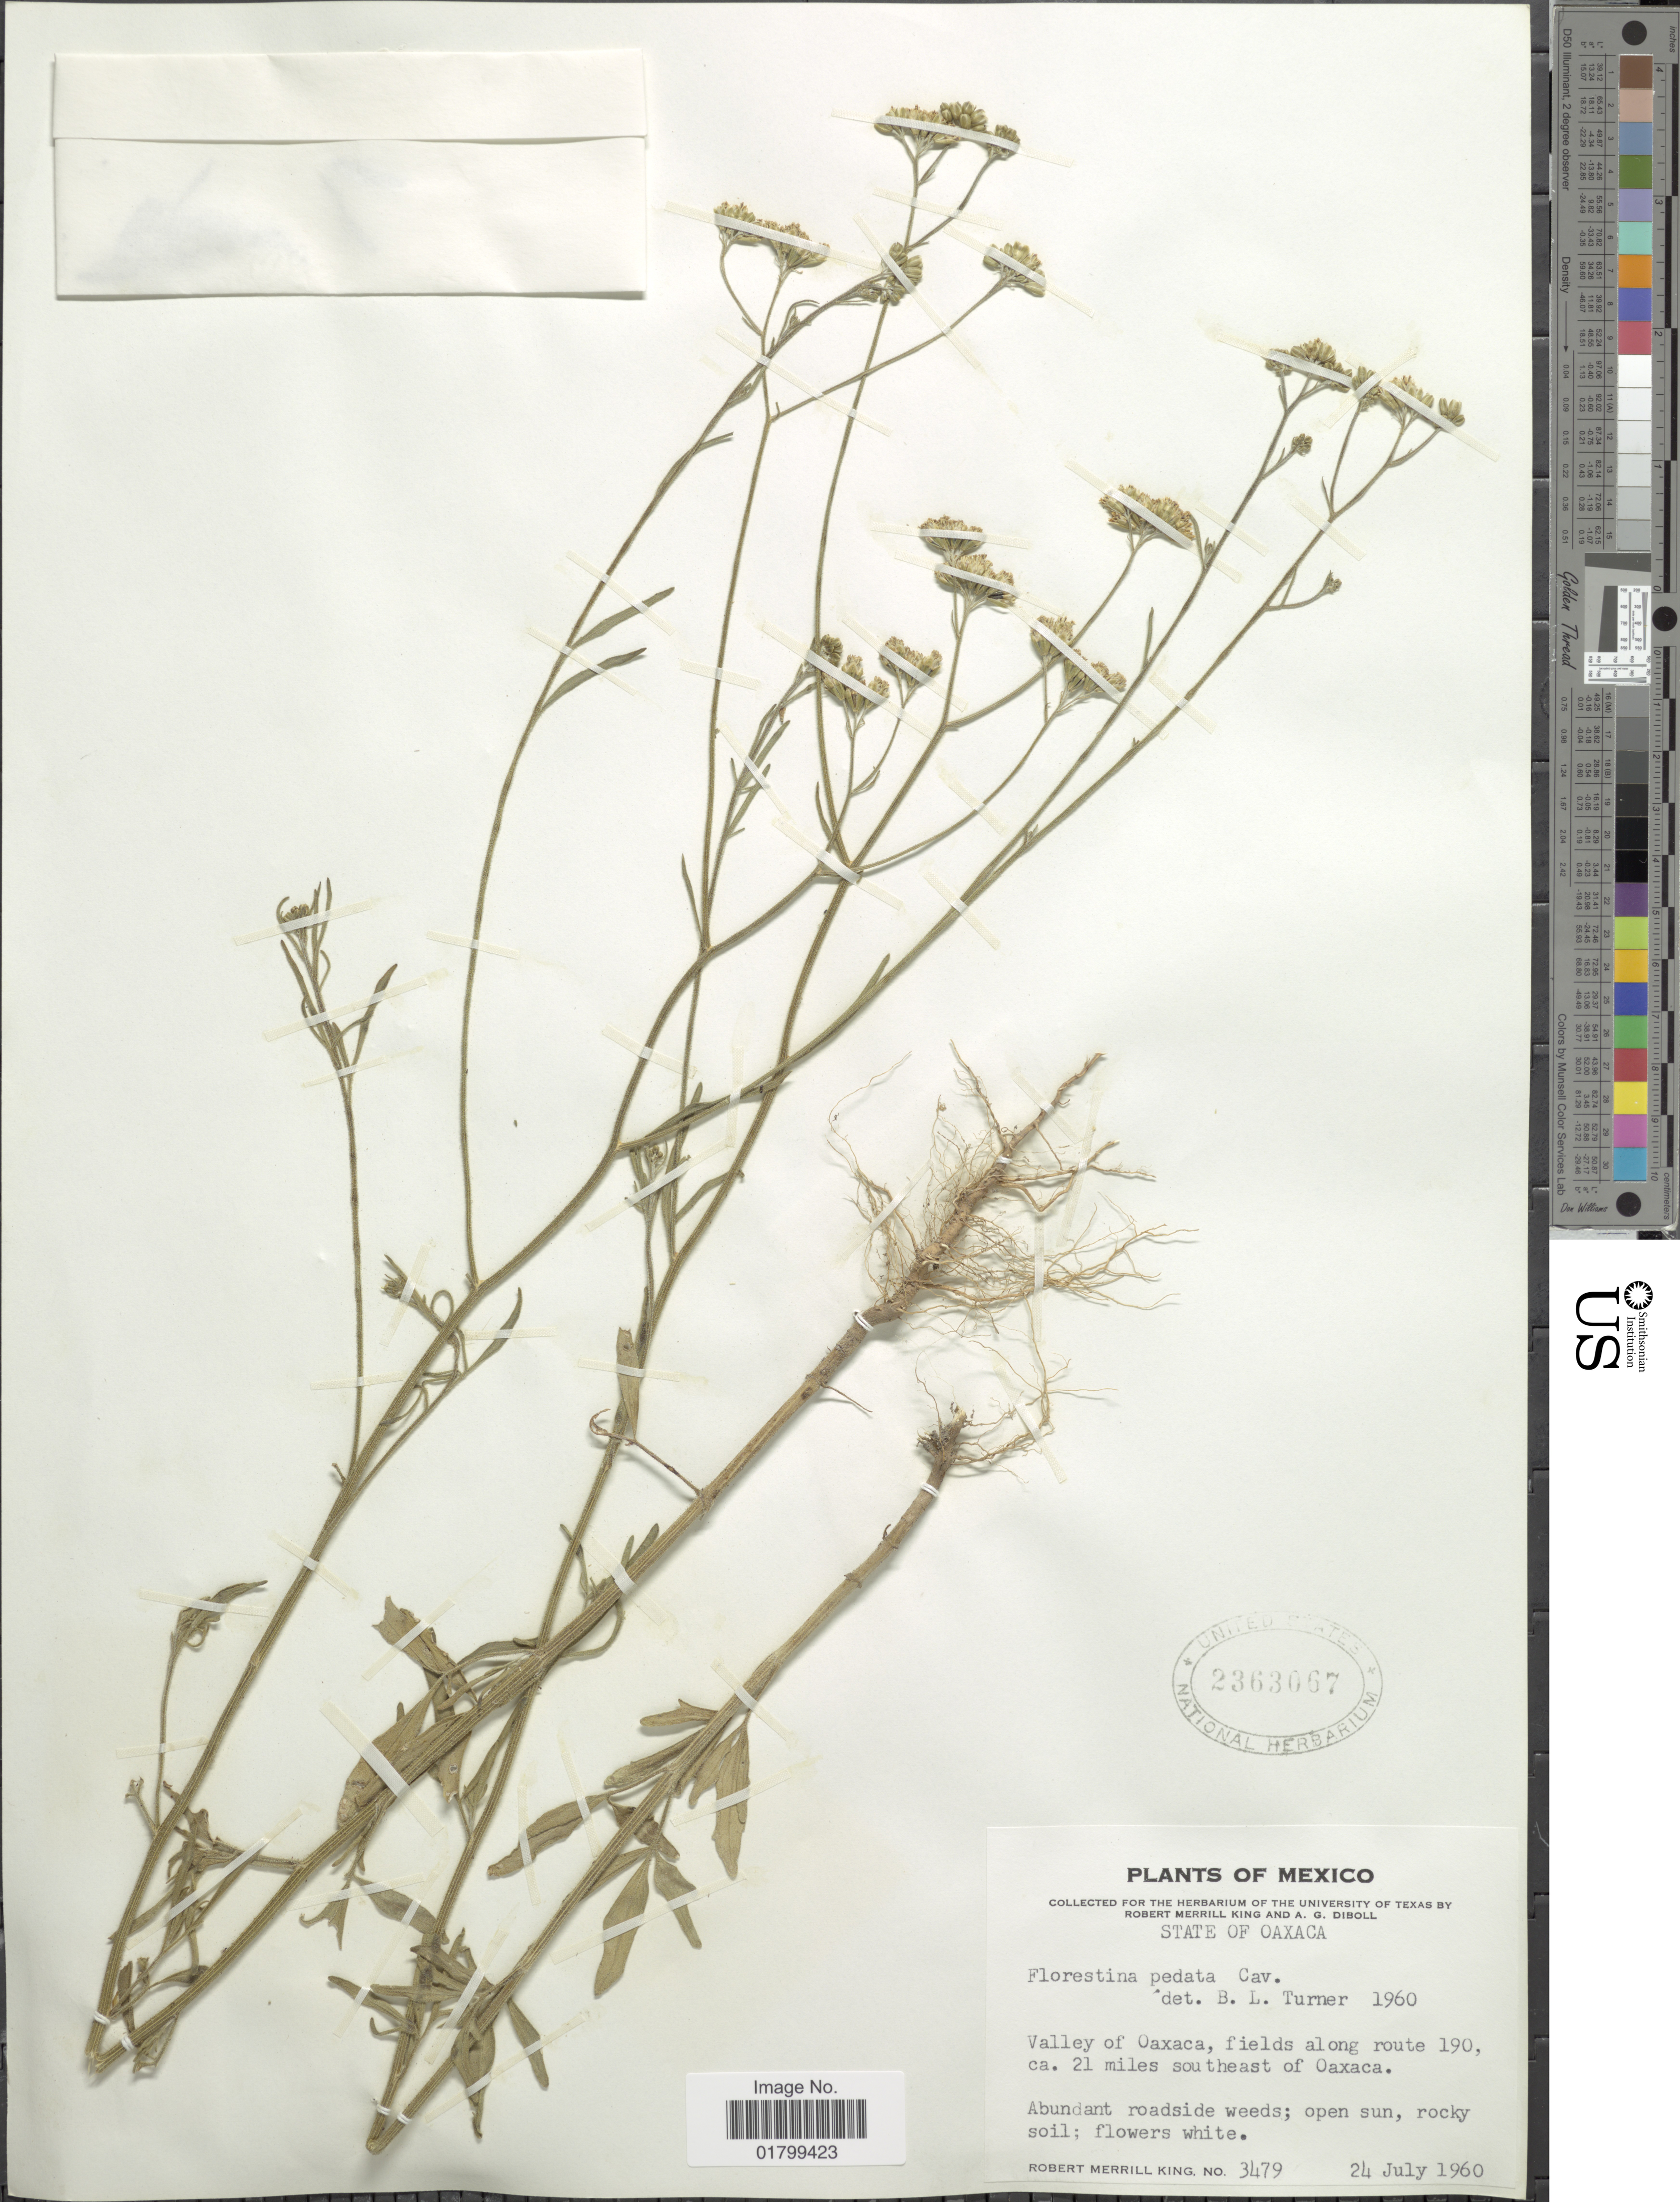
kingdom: Plantae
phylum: Tracheophyta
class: Magnoliopsida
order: Asterales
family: Asteraceae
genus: Florestina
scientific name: Florestina pedata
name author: (Cav.) Cass.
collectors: R. M. King & A. Diboll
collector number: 3479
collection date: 1960-07-24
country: Mexico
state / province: Oaxaca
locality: Valley of Oaxaca, fields along route 190, ca. 21 miles southeast of Oaxaca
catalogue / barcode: US 2363067